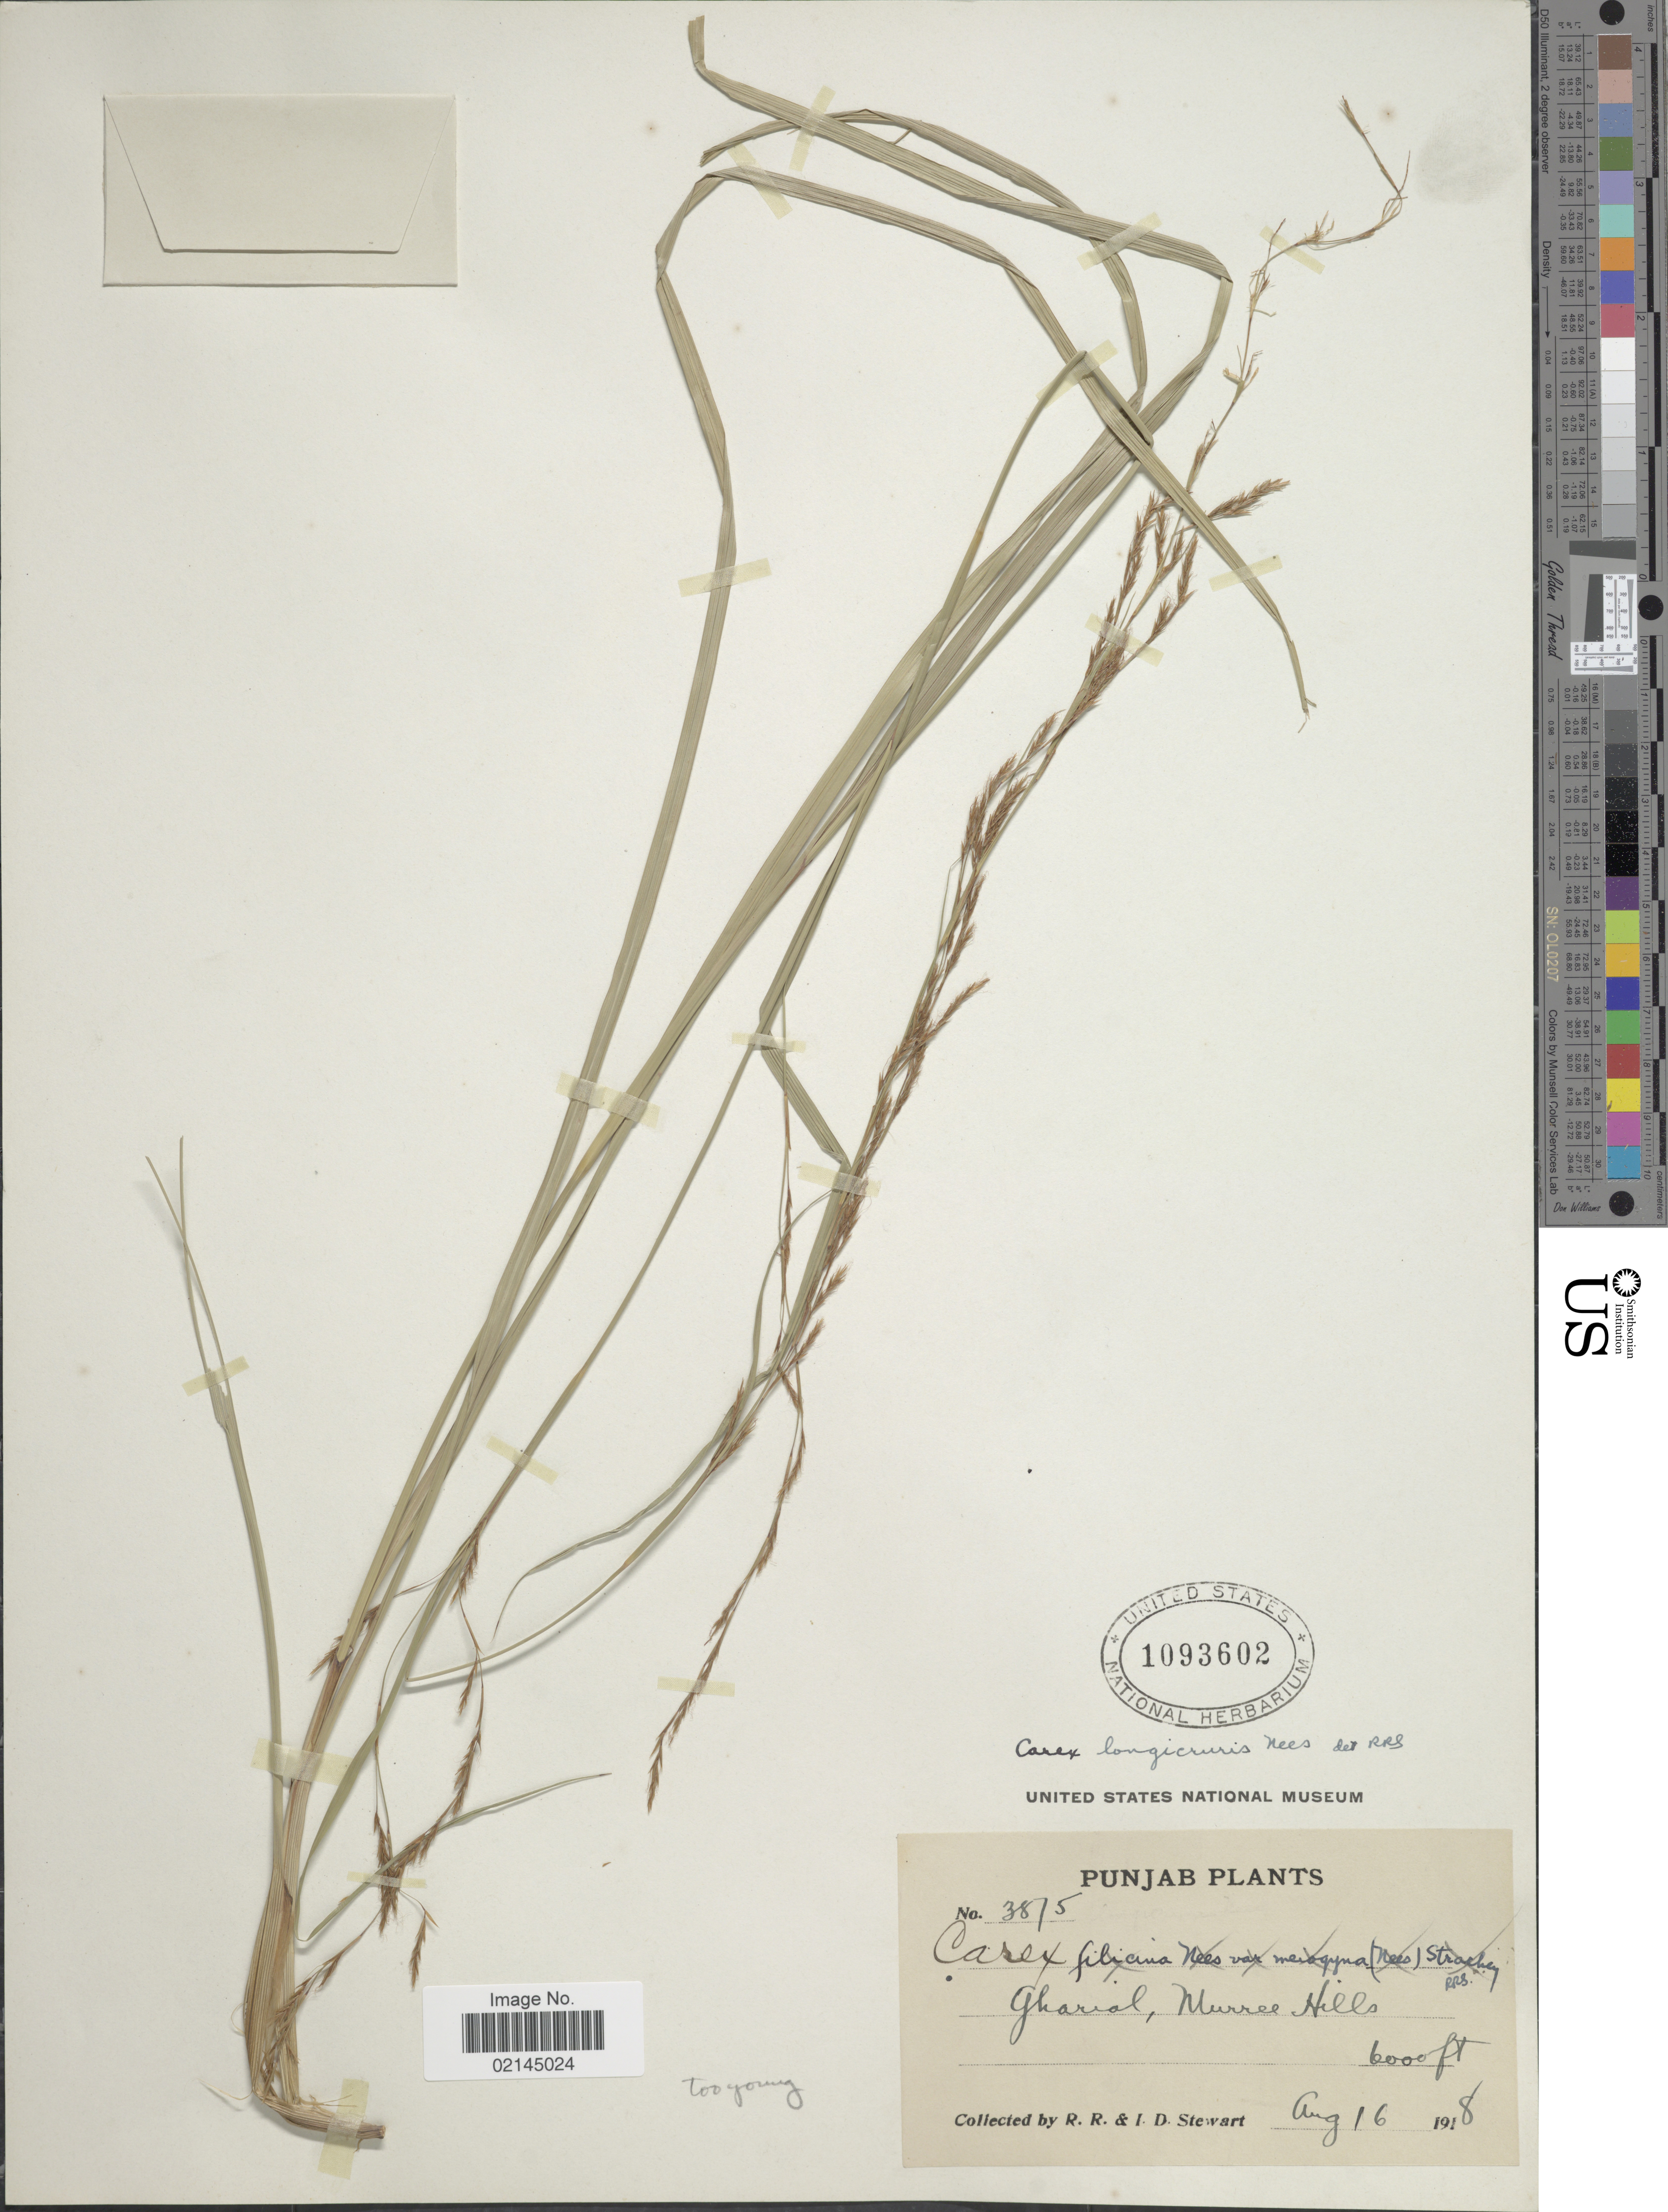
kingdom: Plantae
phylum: Tracheophyta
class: Liliopsida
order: Poales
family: Cyperaceae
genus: Carex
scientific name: Carex longicruris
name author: Nees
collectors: R. R. Stewart & I. Stewart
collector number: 3875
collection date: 1918-08-16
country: Pakistan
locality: Punjab, Gharial, Murree Hills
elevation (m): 1829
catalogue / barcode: US 1093602